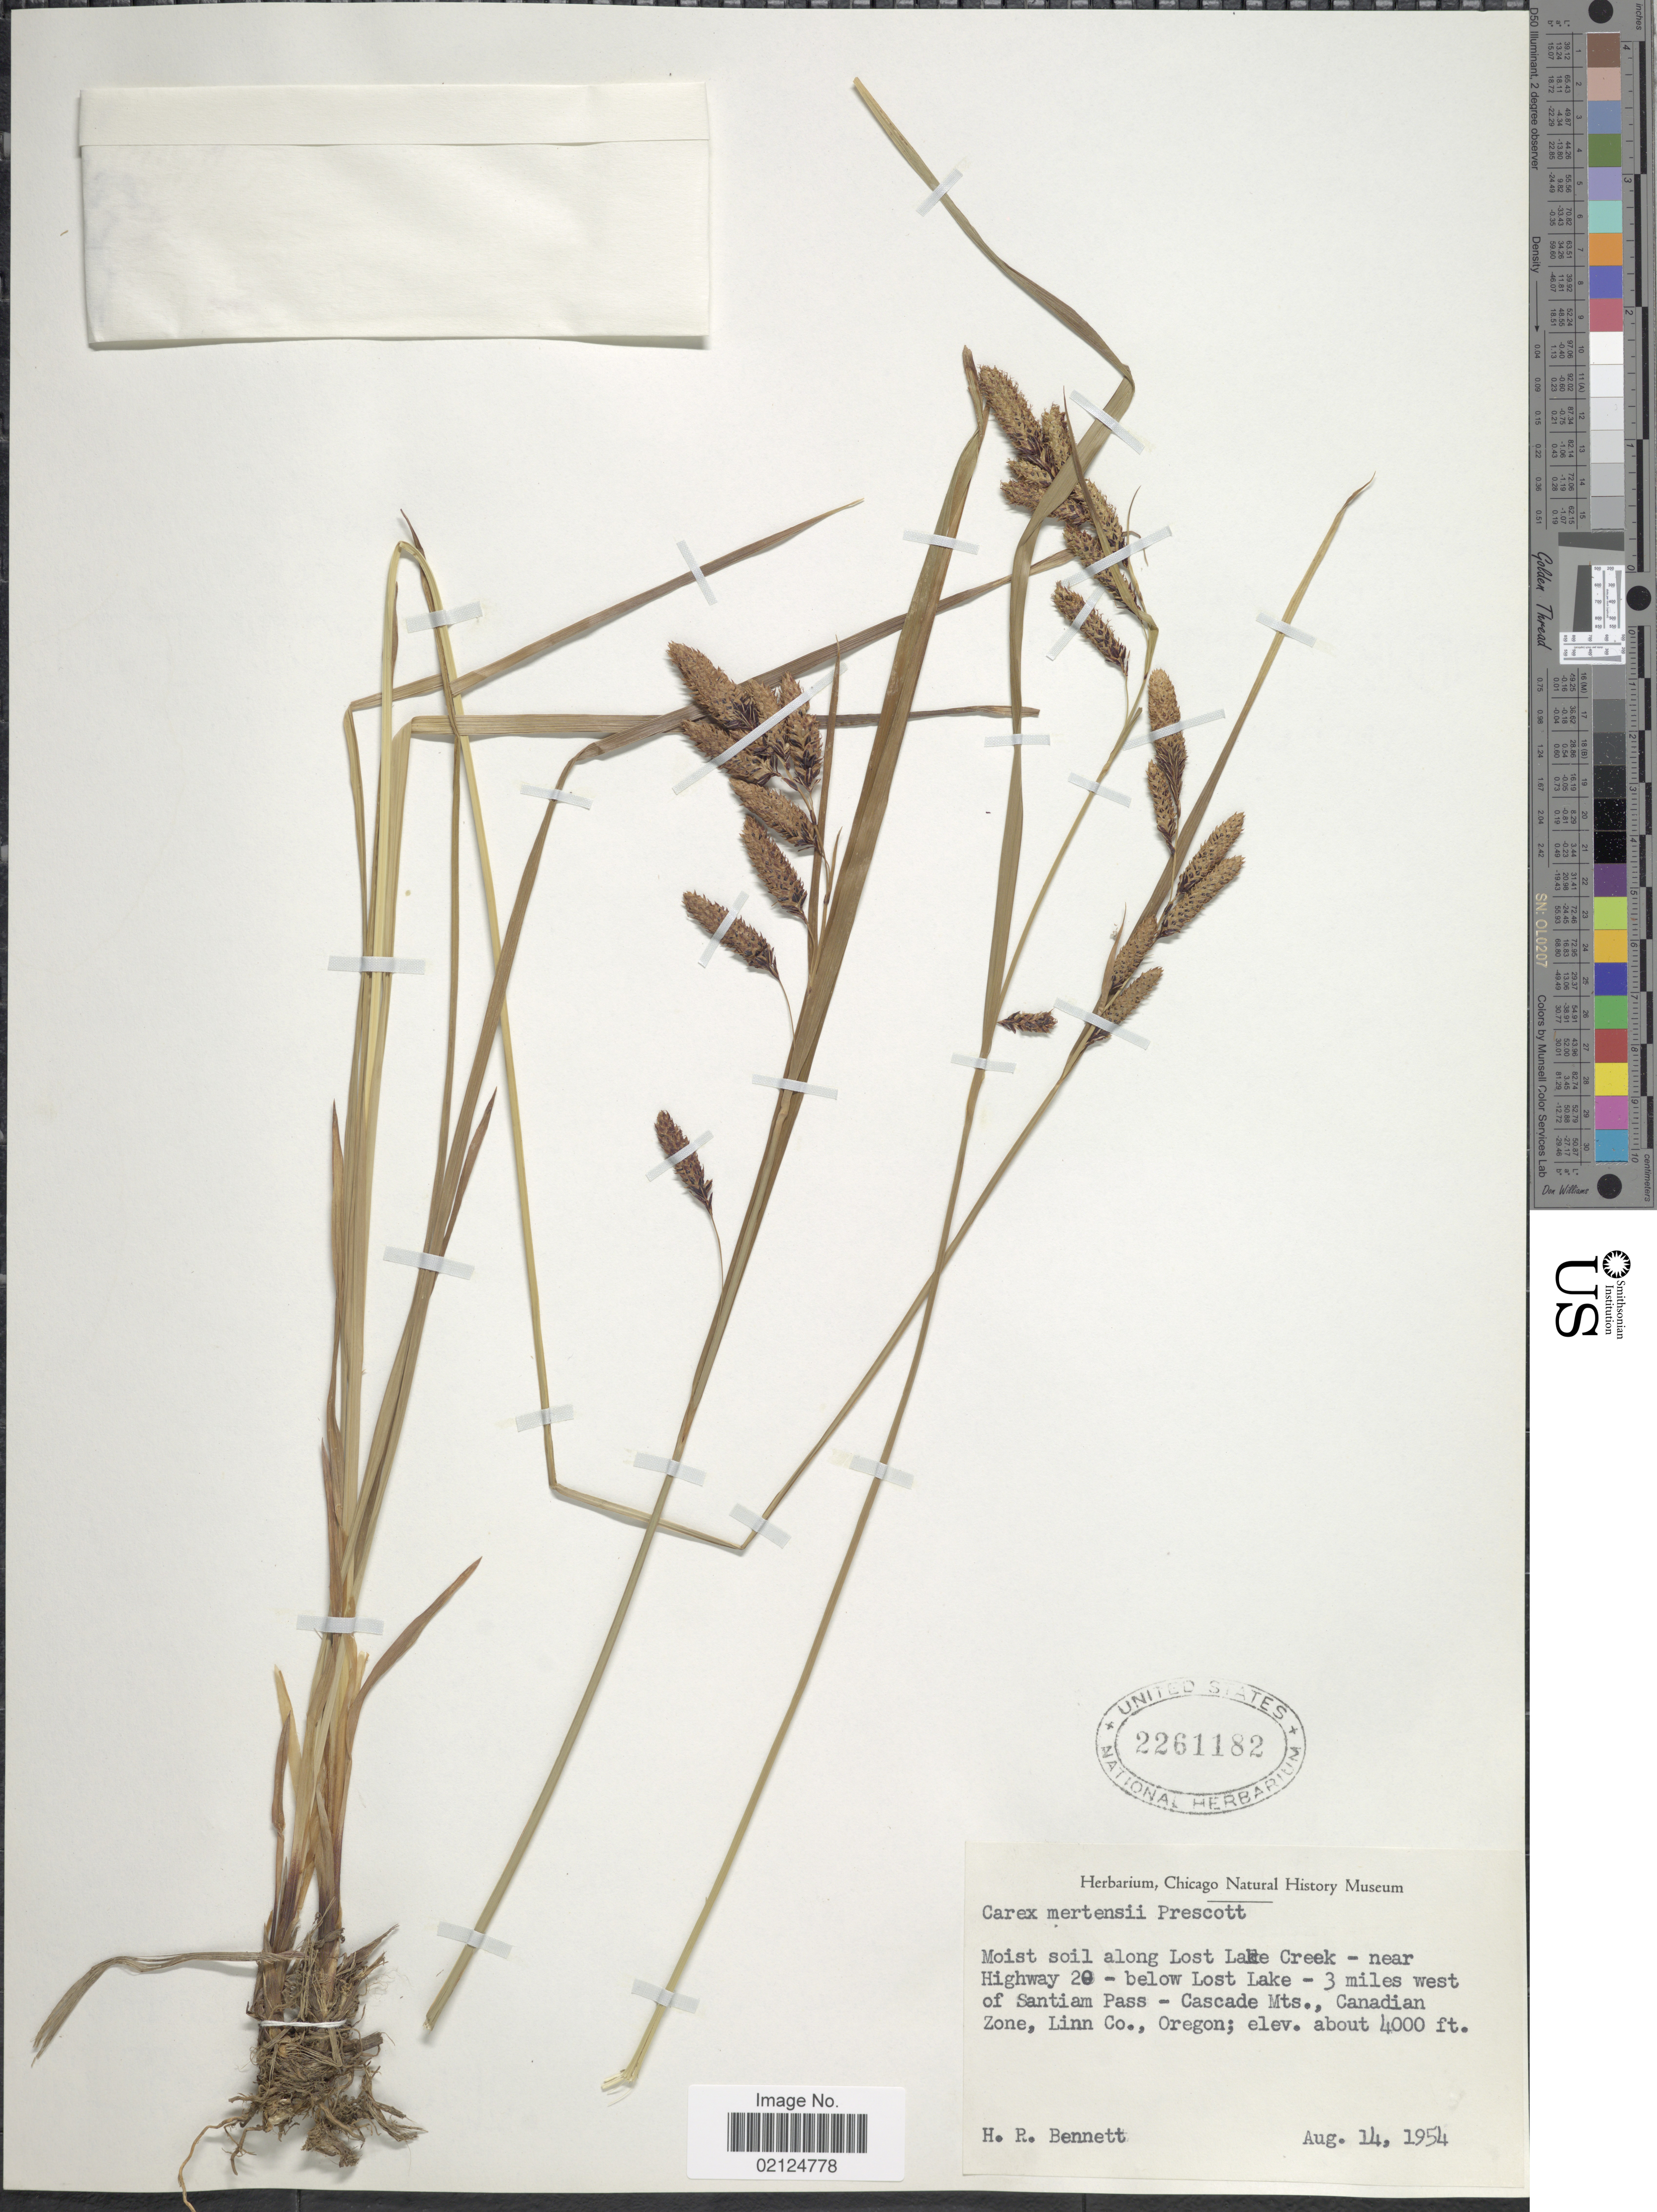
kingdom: Plantae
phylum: Tracheophyta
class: Liliopsida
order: Poales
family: Cyperaceae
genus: Carex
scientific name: Carex mertensii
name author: J.D. Prescott ex Bong.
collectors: H. R. Bennett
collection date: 1954-08-14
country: United States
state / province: Oregon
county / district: Linn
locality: Along Lost Lake Creek - near Highway 20 - below Lost Lake - 3 miles west of Santiam Pass - Cascade Mts., Canadian Zone, Linn Co.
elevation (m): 1219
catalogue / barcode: US 2261182